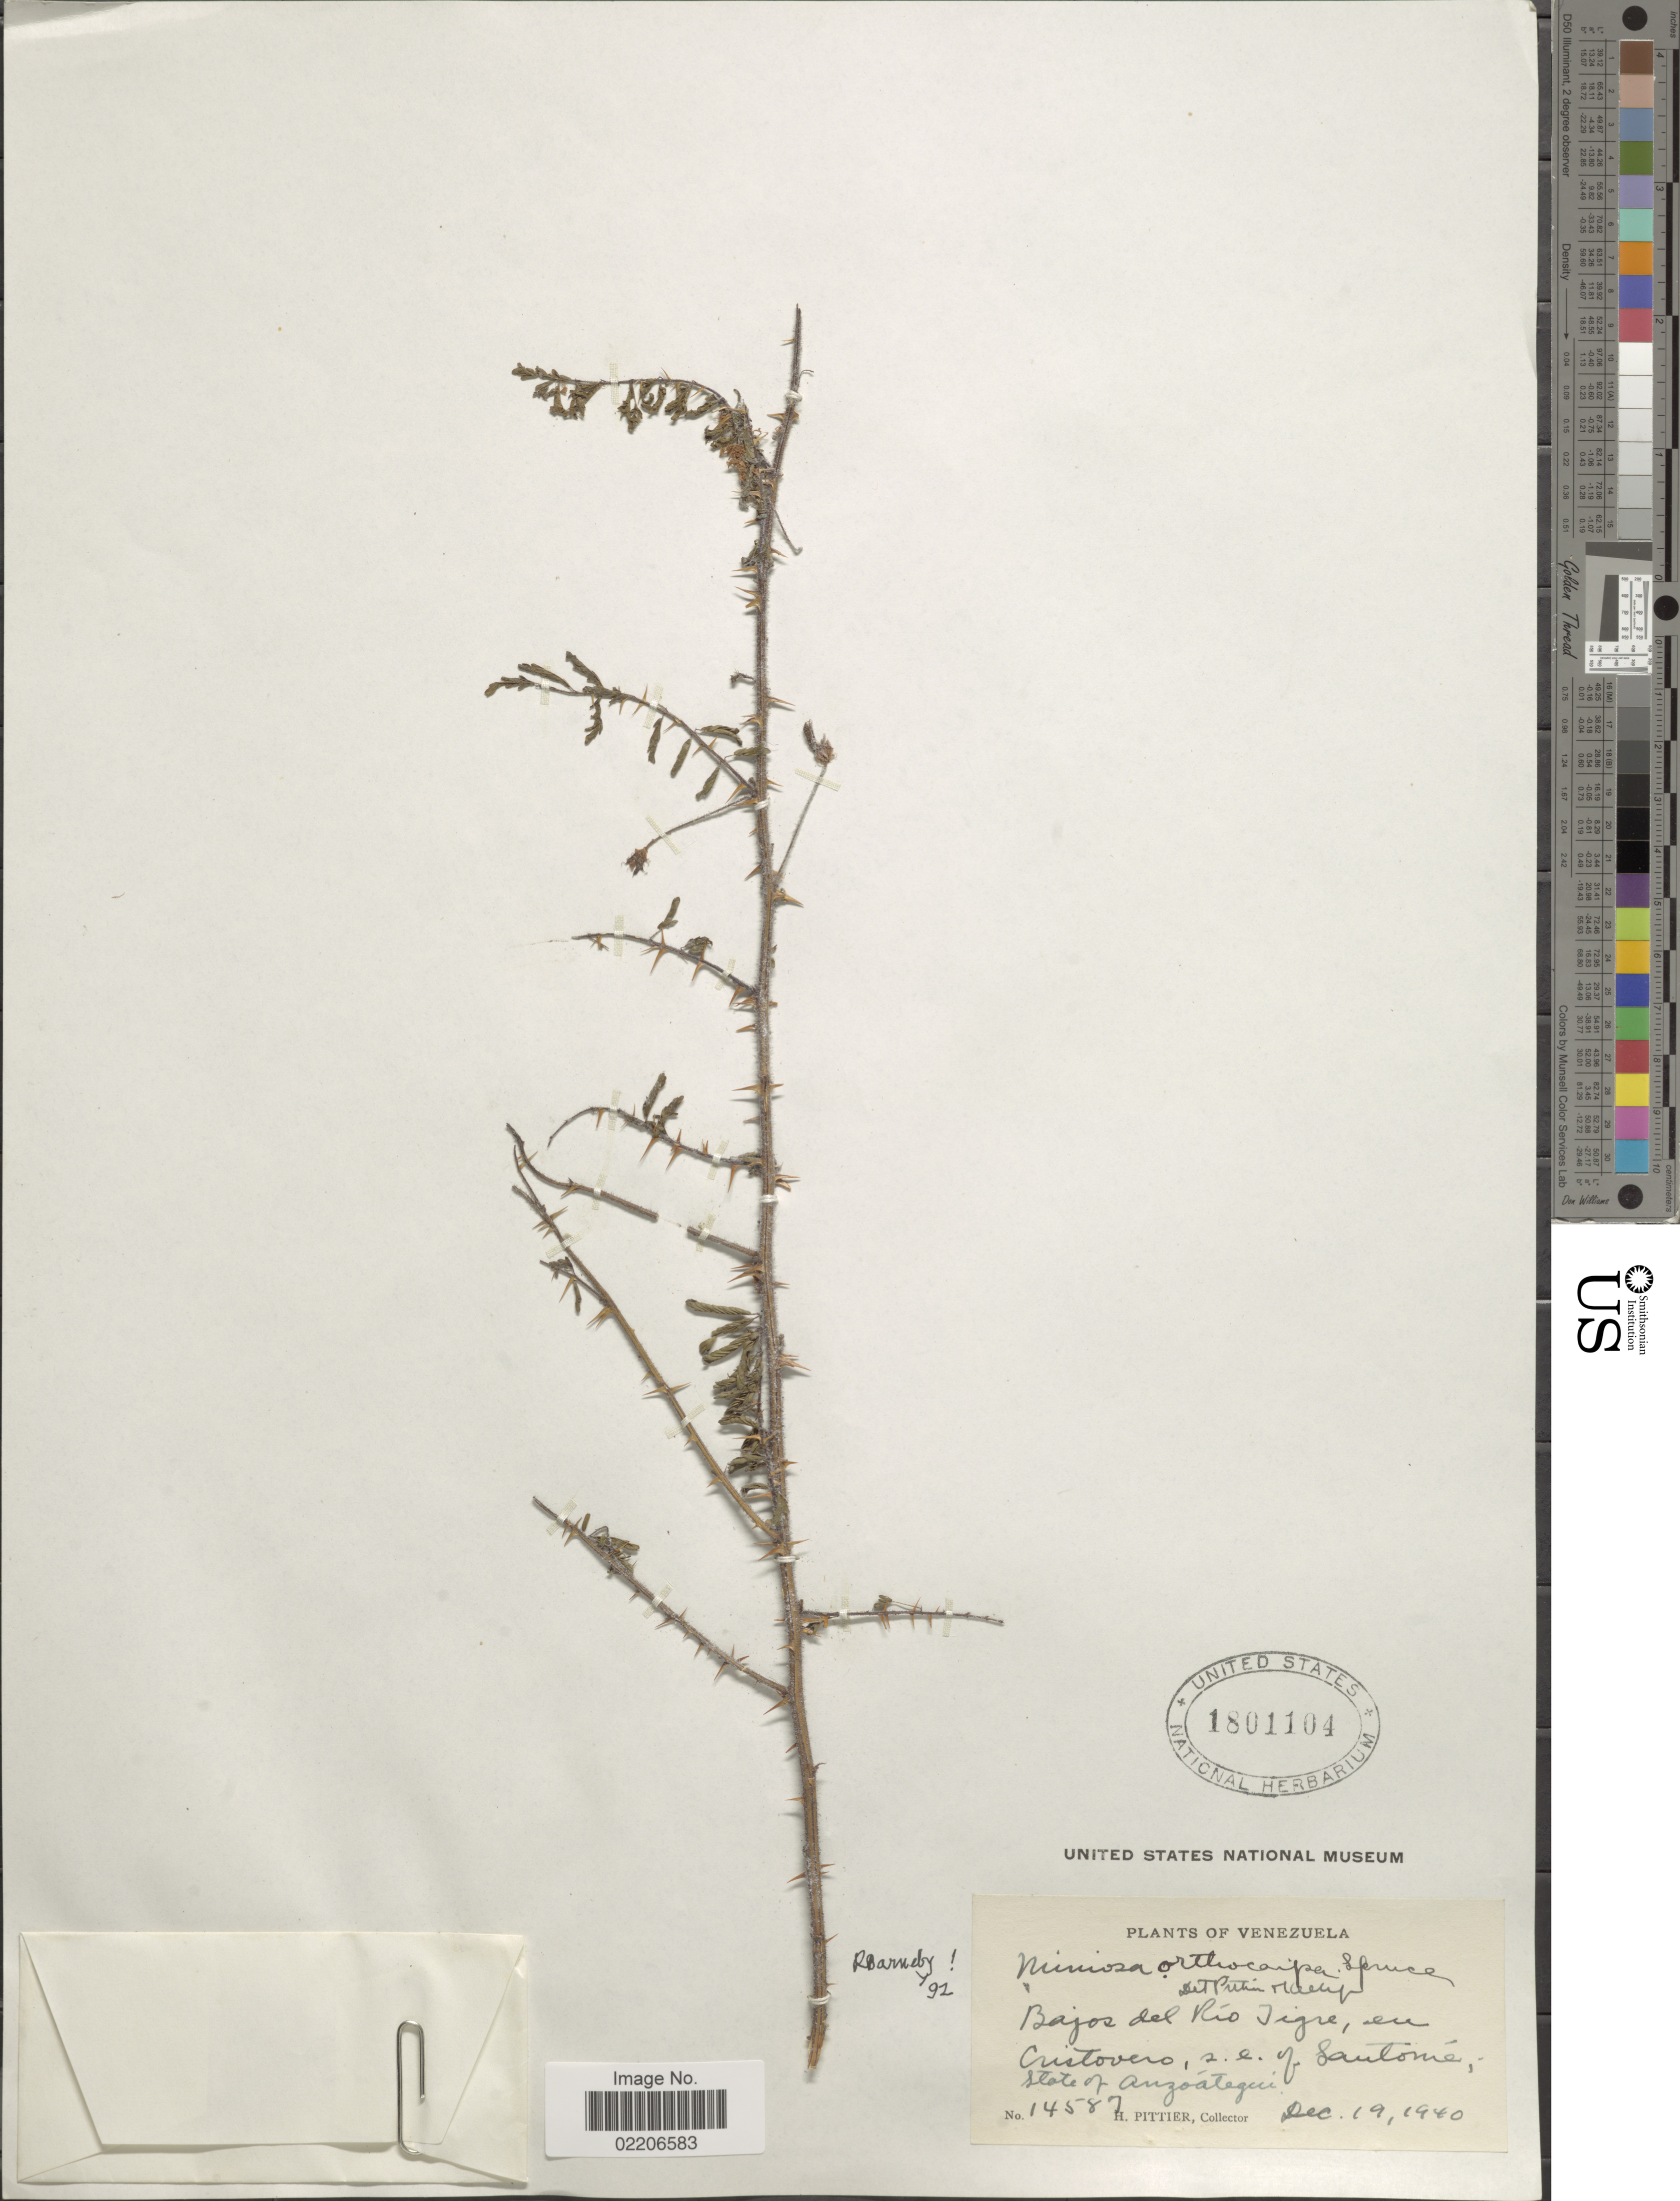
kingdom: Plantae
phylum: Tracheophyta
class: Magnoliopsida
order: Fabales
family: Fabaceae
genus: Mimosa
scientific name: Mimosa orthocarpa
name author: Spruce ex Benth.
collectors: H. F. Pittier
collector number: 14587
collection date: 1940-12-19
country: Venezuela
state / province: Anzoategui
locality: Bajos del Río Tigre, en Cristovero, s.e. of San Tomé, State of Anzoátequi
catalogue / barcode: US 1801104